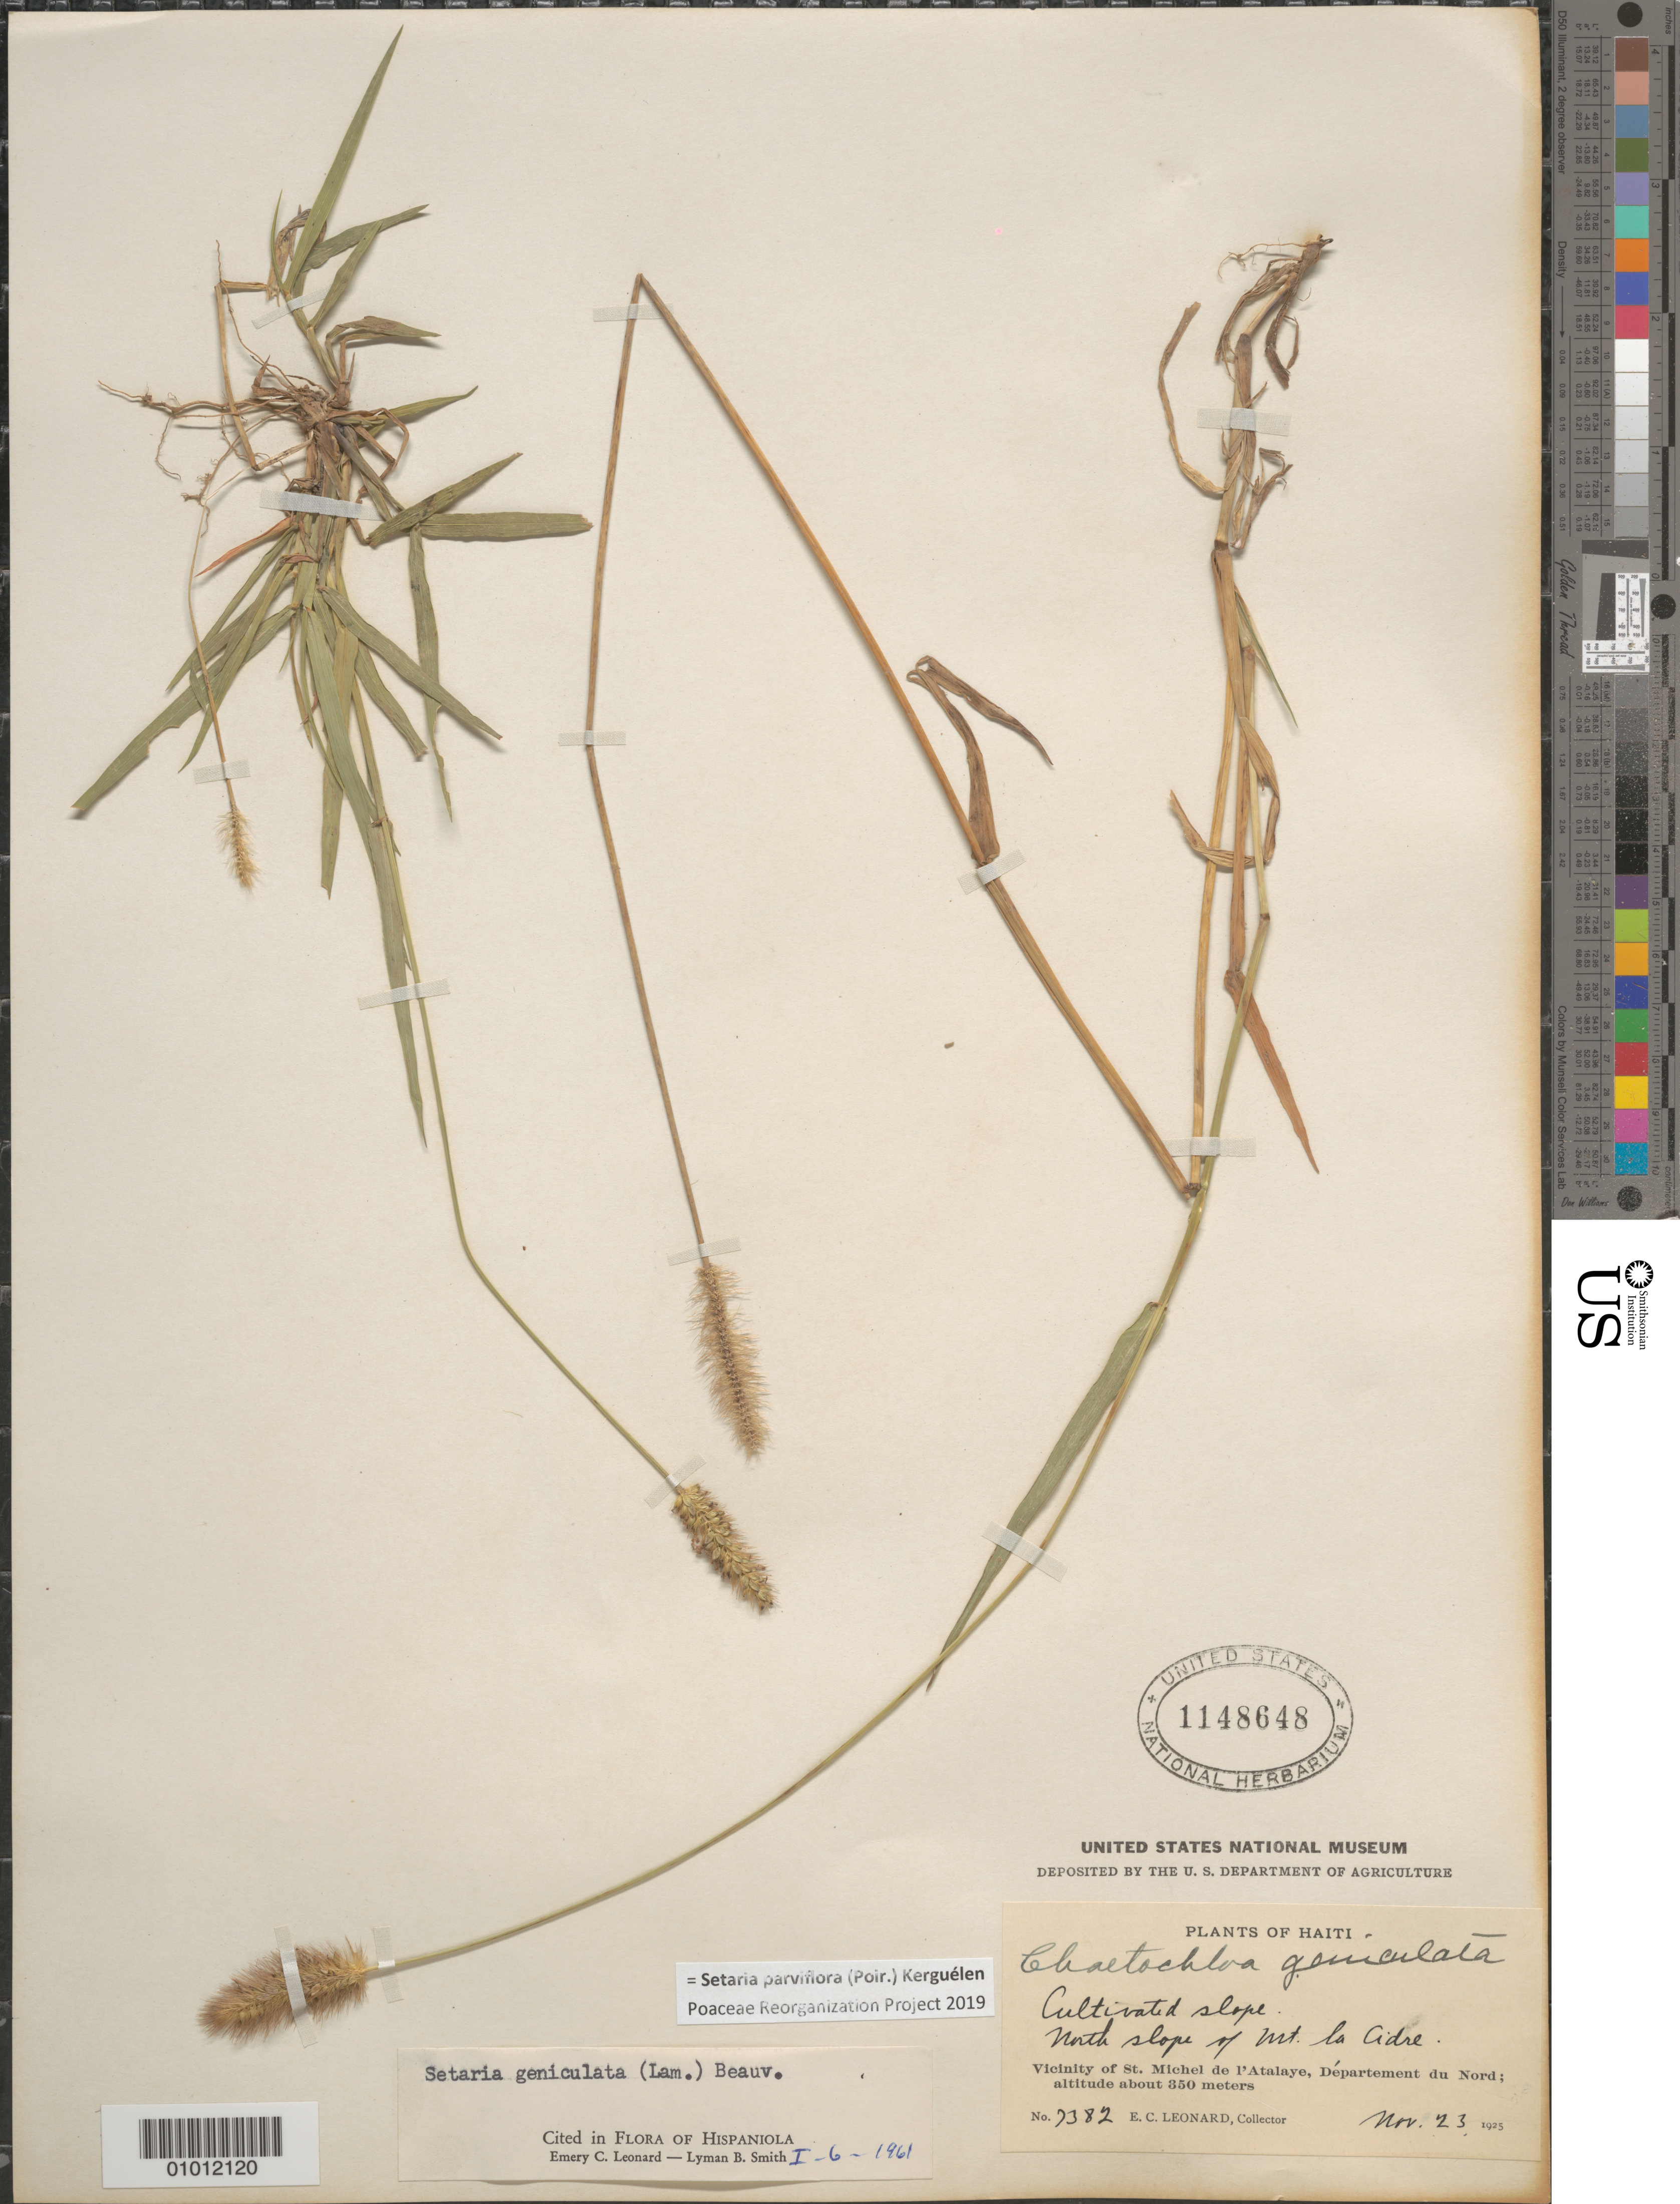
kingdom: Plantae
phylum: Tracheophyta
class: Liliopsida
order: Poales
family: Poaceae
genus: Setaria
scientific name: Setaria parviflora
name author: (Poir.) Kerguélen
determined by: Poaceae Reorganization Project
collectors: E. C. Leonard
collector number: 7382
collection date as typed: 23 Nov 1925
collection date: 1925-11-23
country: Haiti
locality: Vicinity of St. Michel de l'Atalaye, Departement du Nord, N slope of Mt. la Cidre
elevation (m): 350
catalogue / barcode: US 1148648